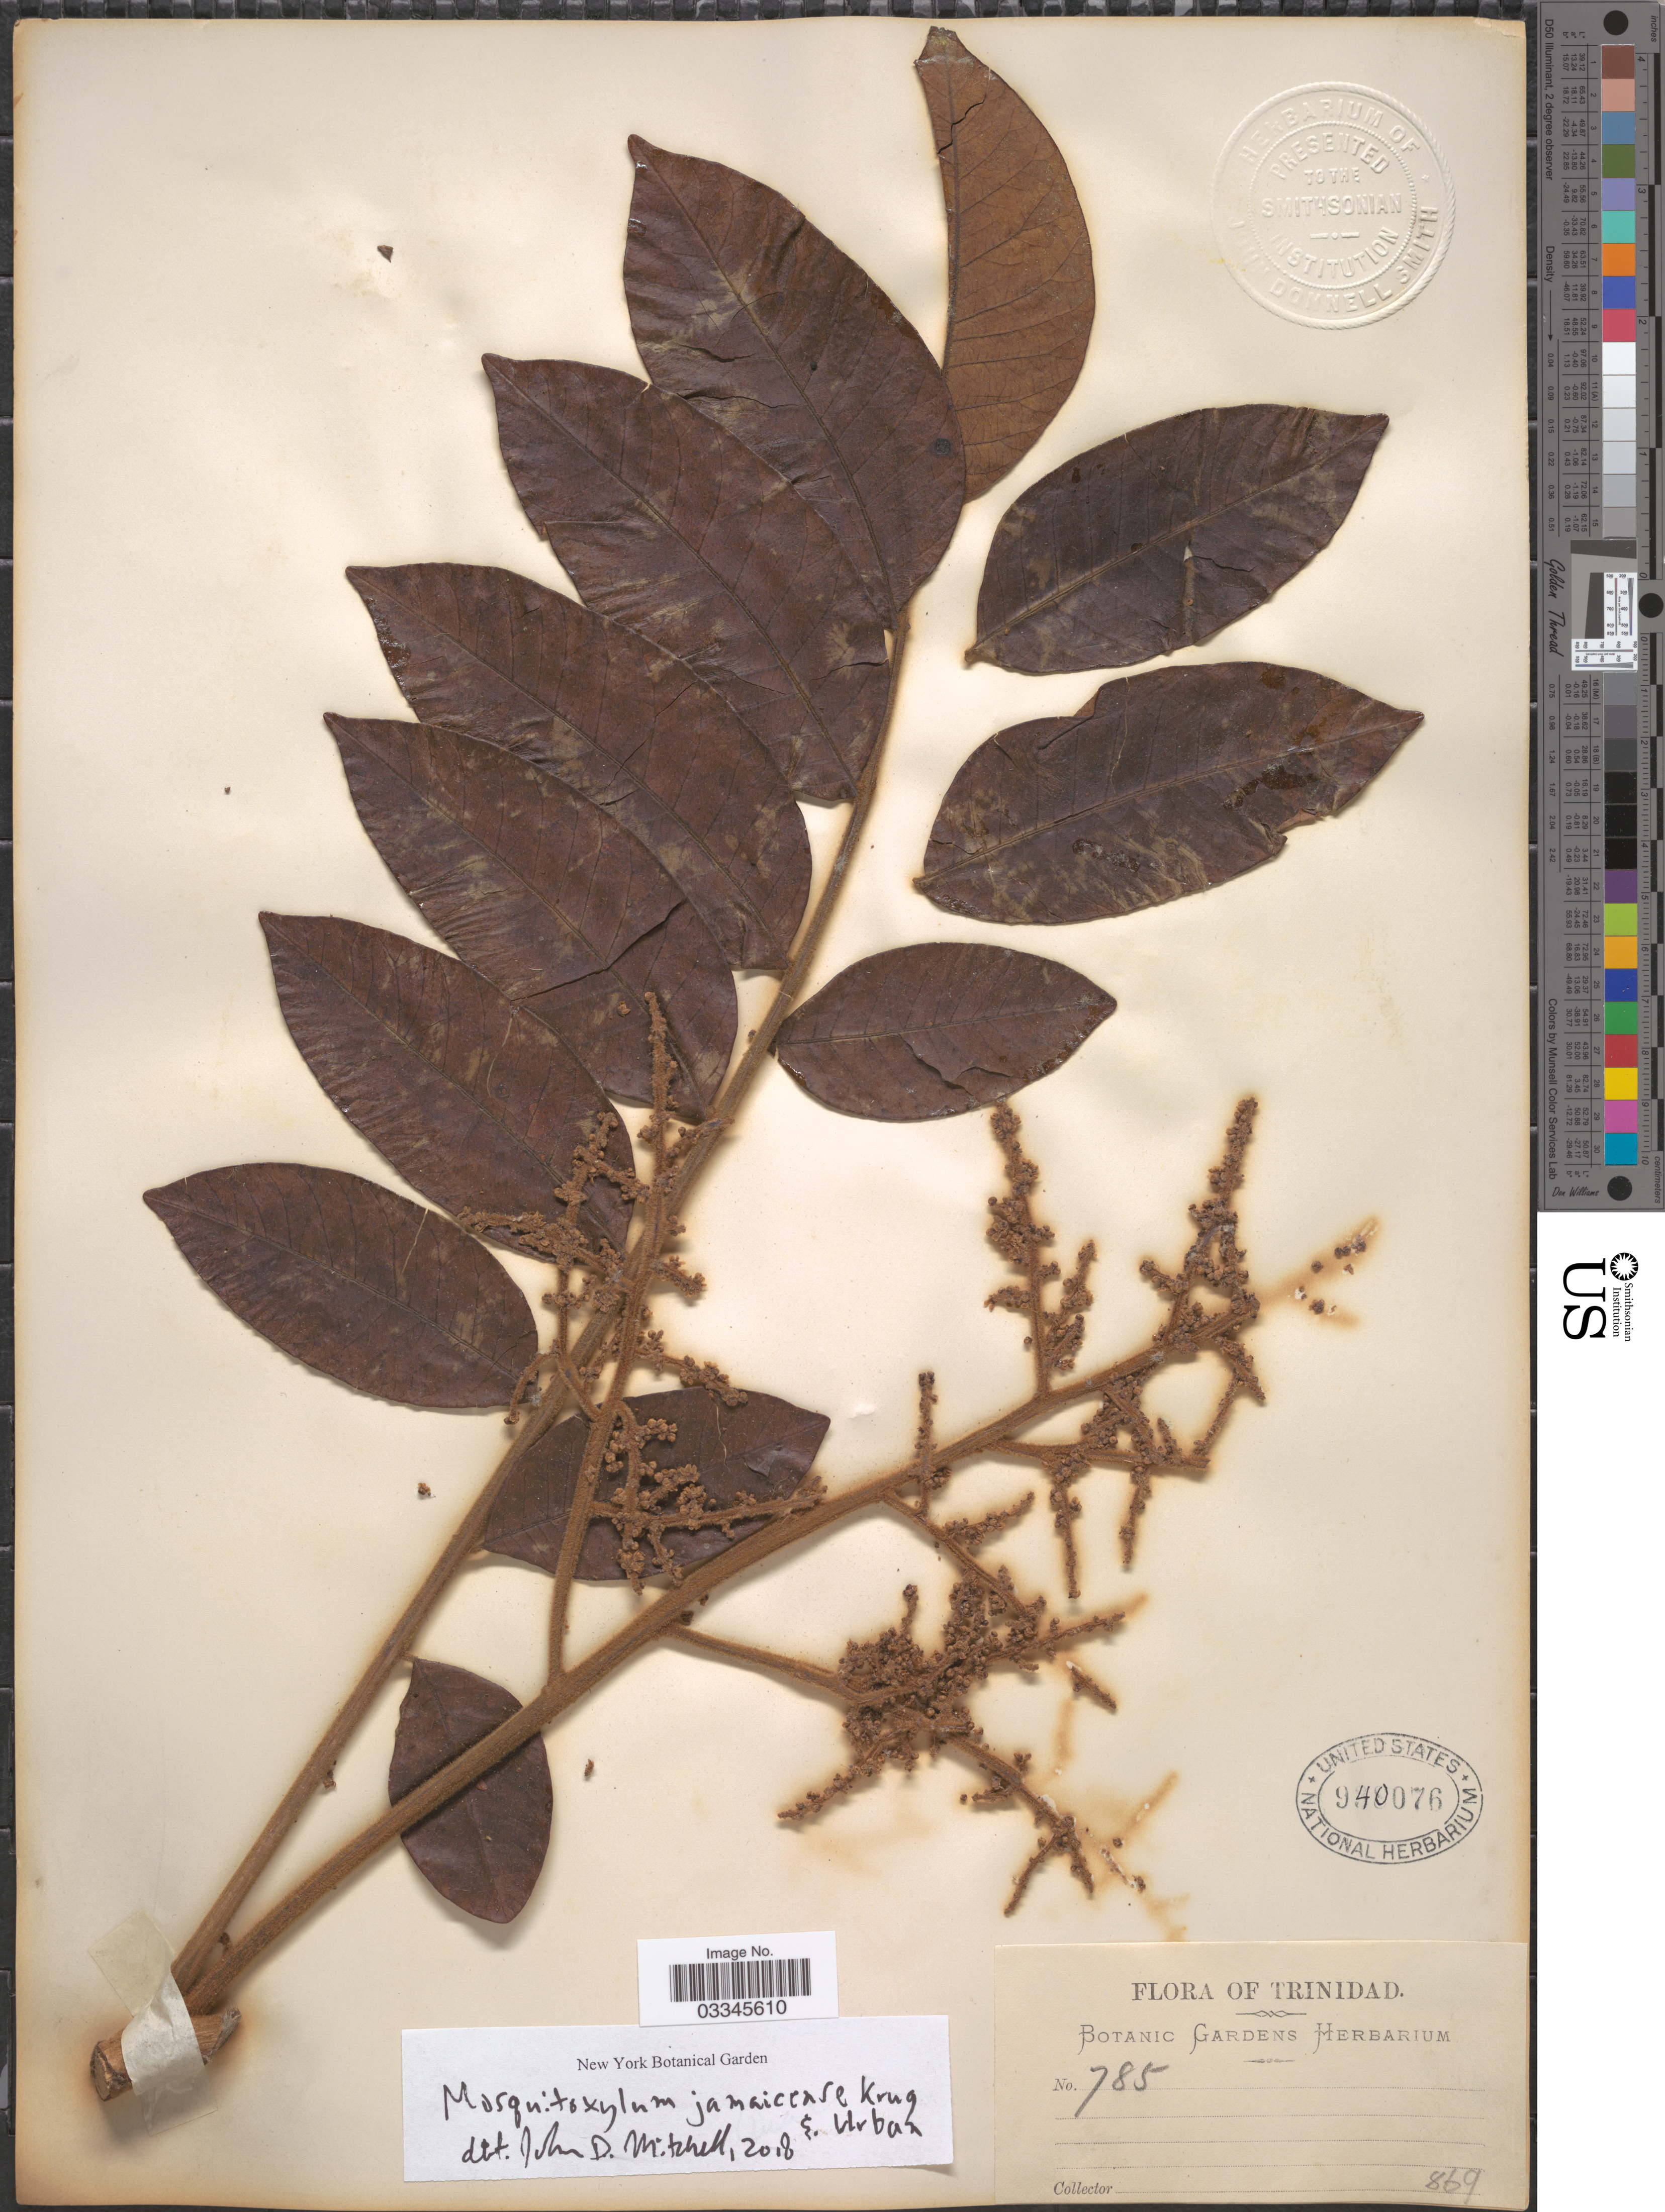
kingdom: Plantae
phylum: Tracheophyta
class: Magnoliopsida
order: Sapindales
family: Anacardiaceae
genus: Mosquitoxylum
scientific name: Mosquitoxylum jamaicense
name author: Krug & Urb.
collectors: ex herb. Botanic Gardens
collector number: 785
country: Trinidad and Tobago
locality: Trinidad.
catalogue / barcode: US 940076